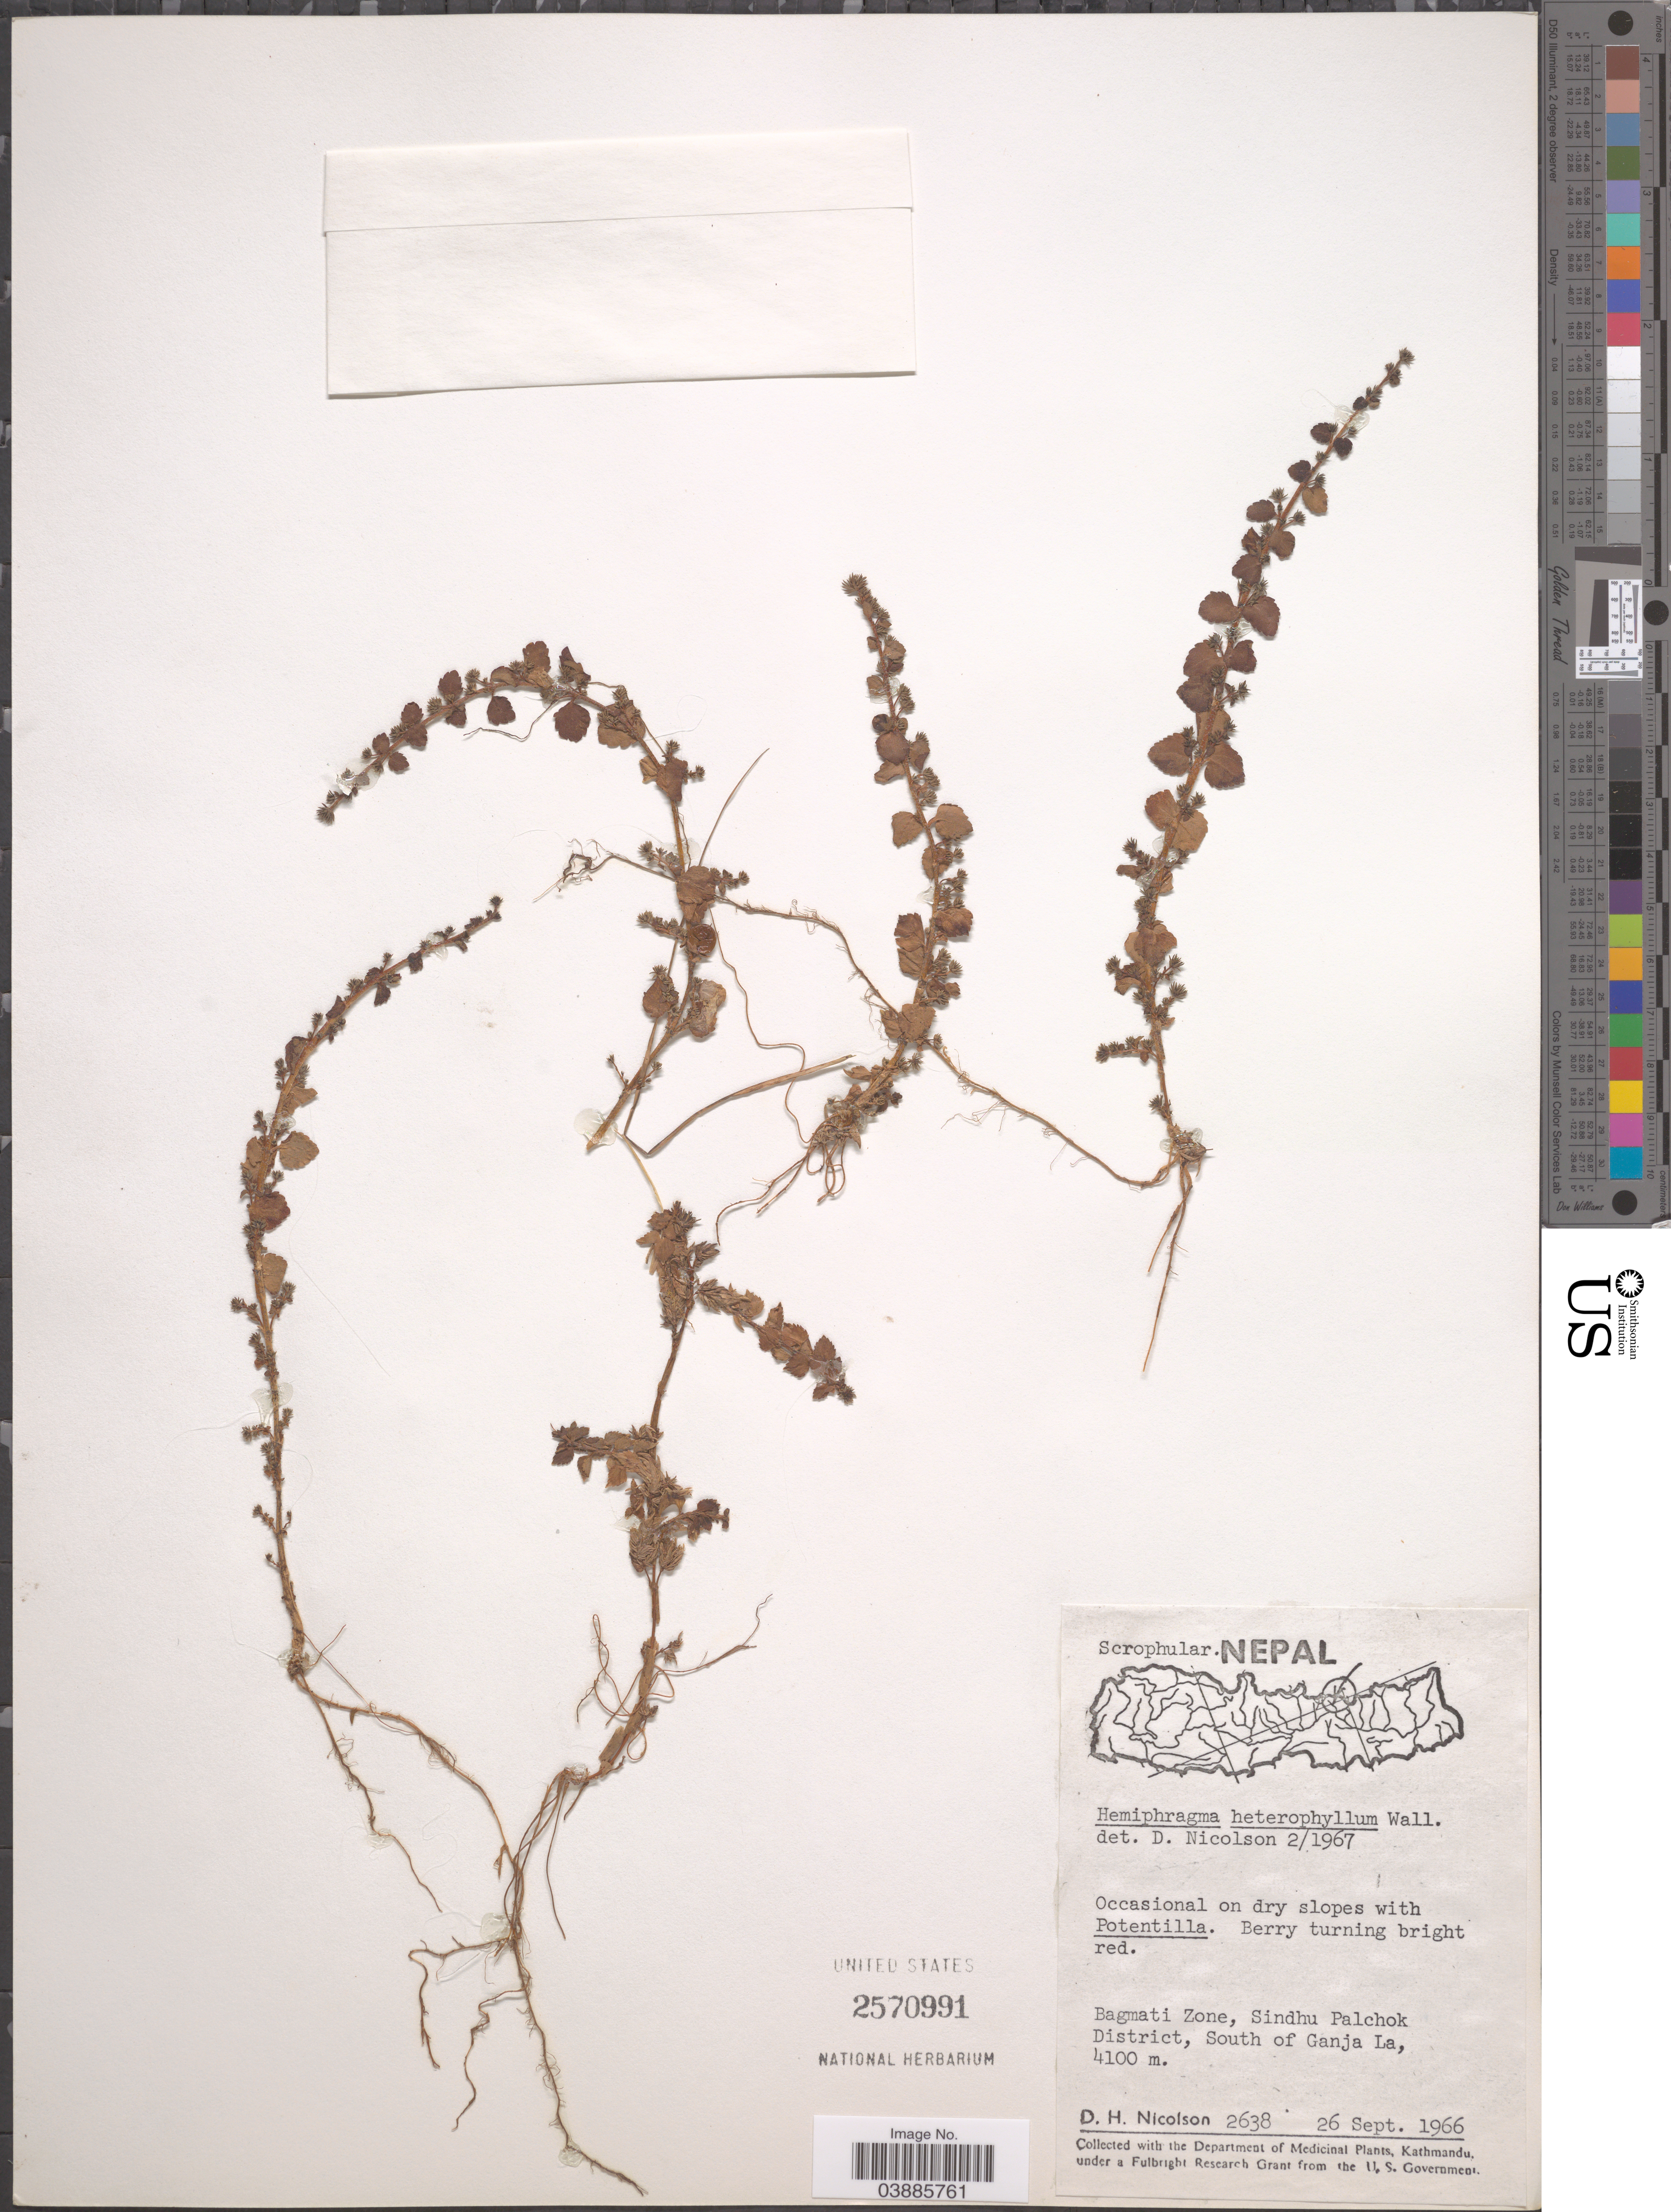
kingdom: Plantae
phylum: Tracheophyta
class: Magnoliopsida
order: Lamiales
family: Plantaginaceae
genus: Hemiphragma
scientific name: Hemiphragma heterophyllum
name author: Wall.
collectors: D. H. Nicolson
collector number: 2638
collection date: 1966-09-26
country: Nepal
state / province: Bagmati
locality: Bagmati Zone, Sindhu Palchok District, South of Ganja La.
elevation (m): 4100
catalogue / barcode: US 2570991